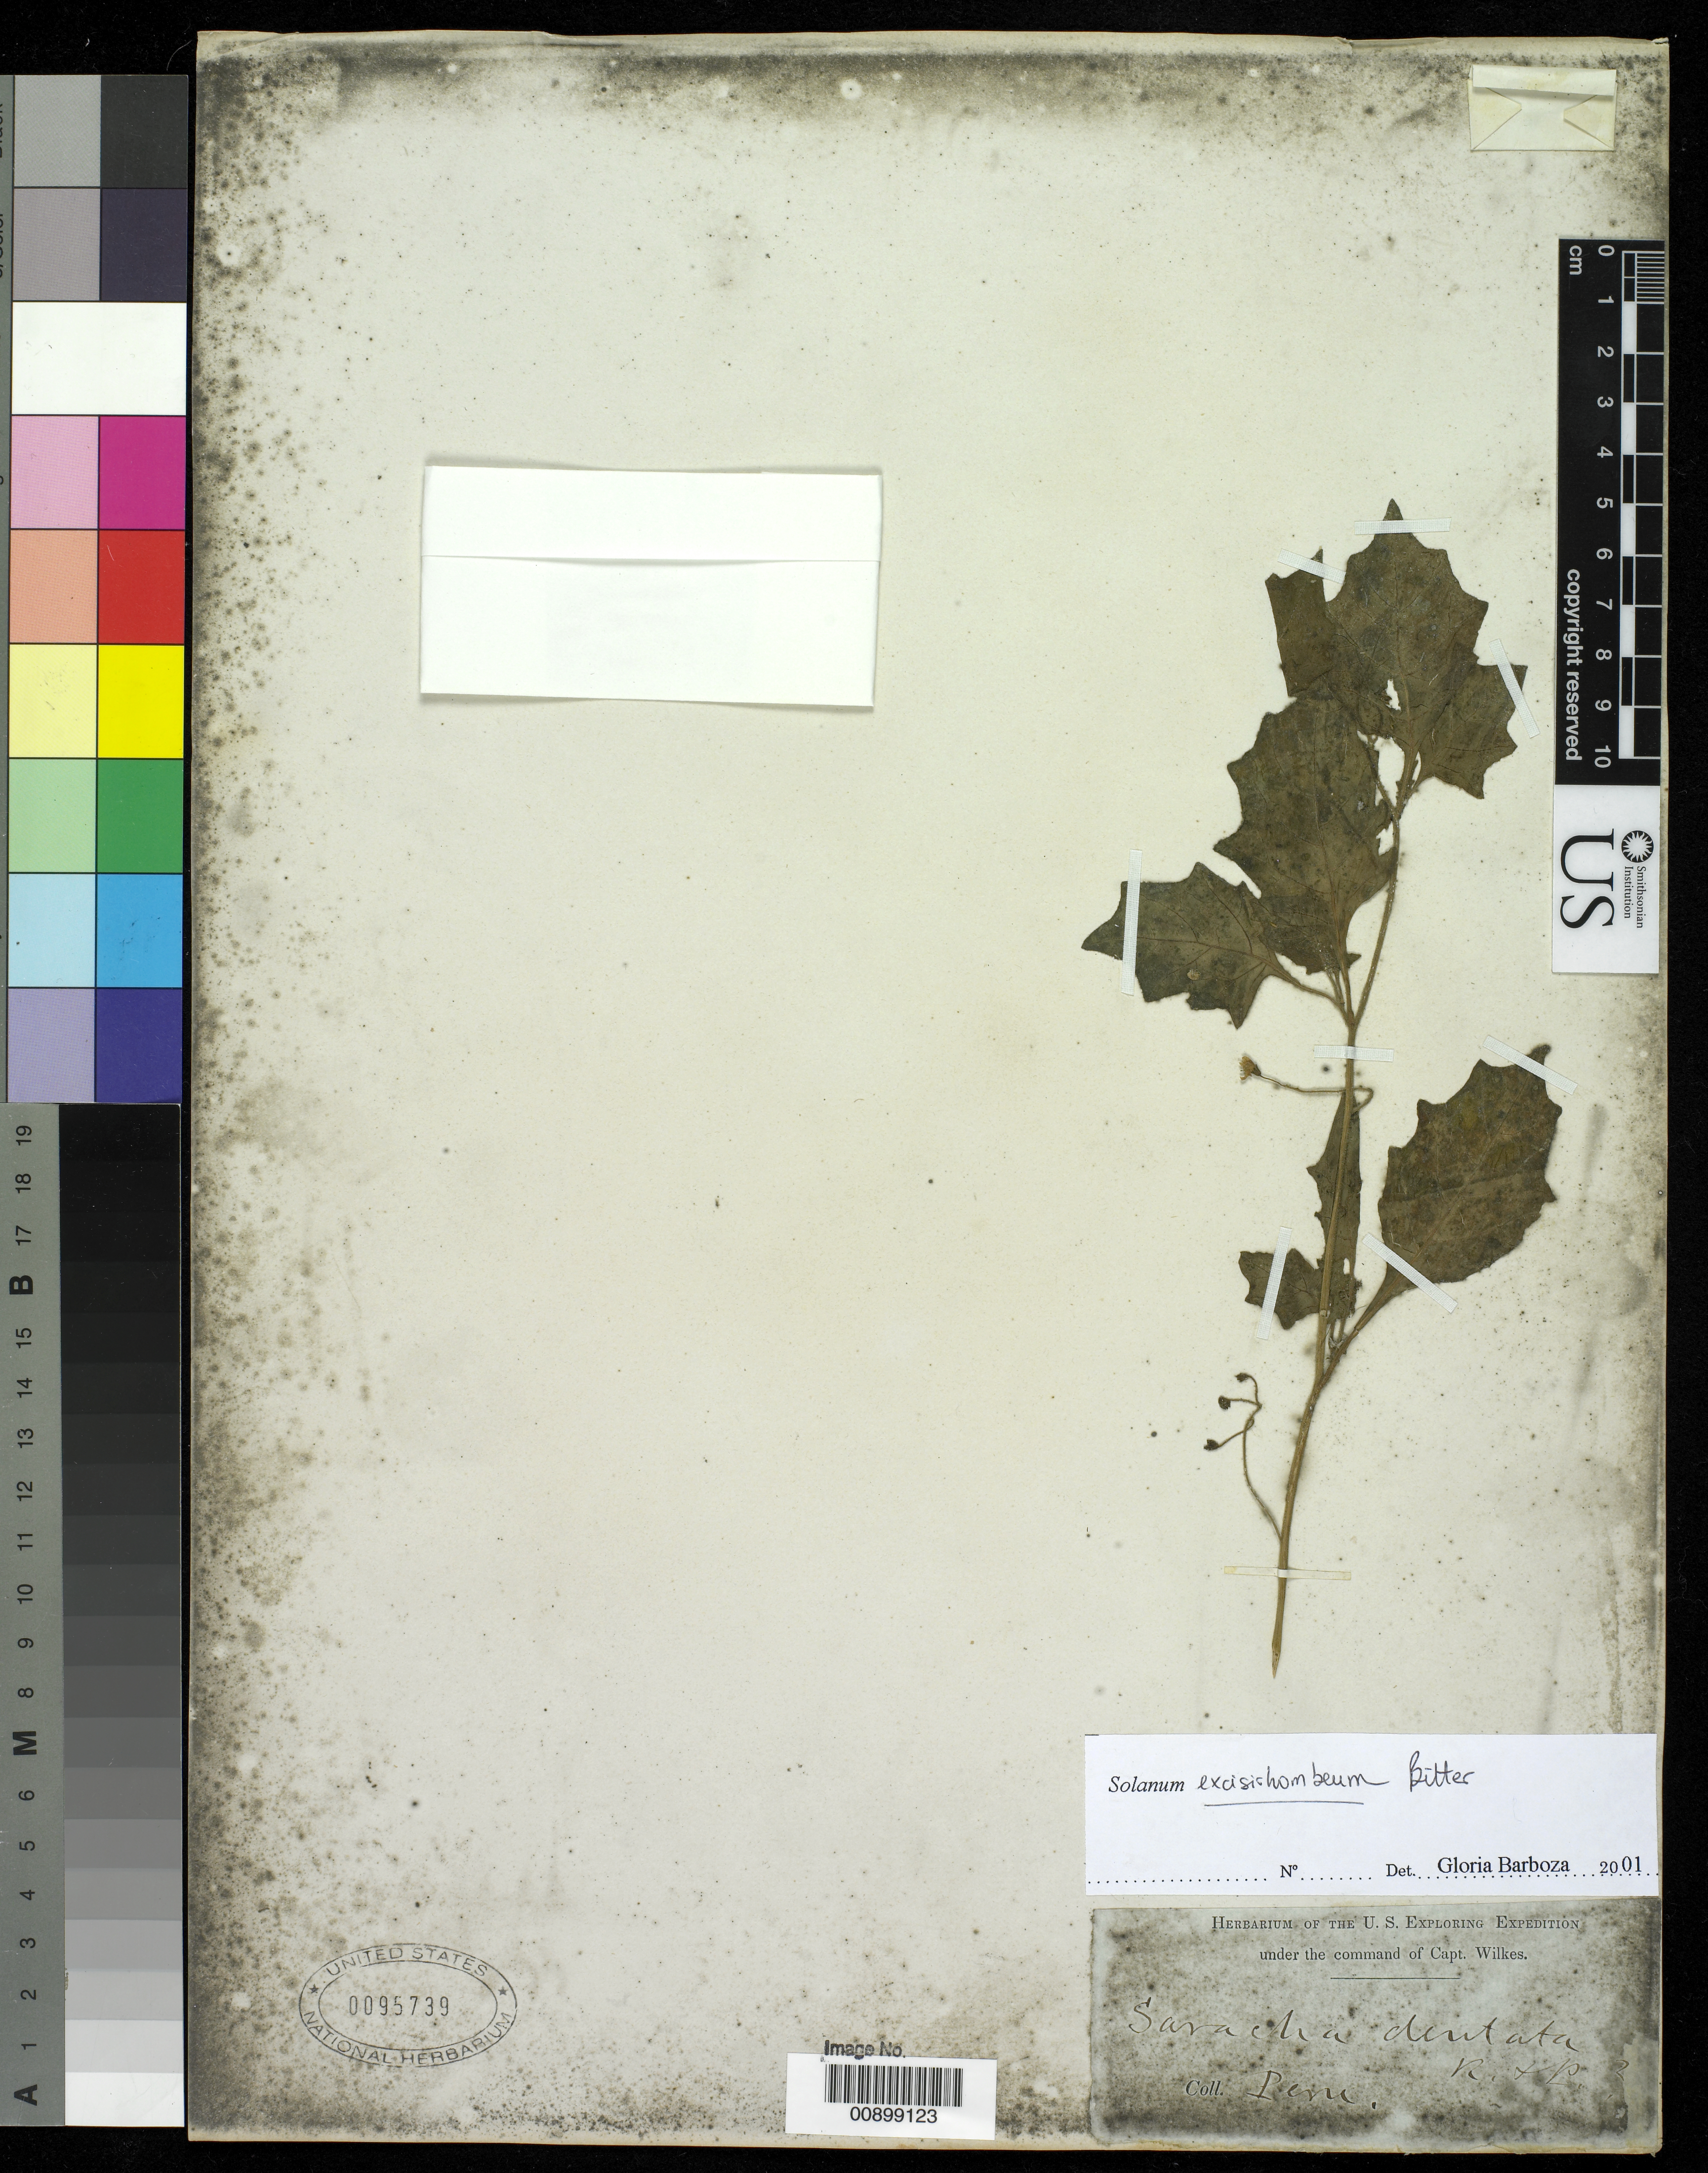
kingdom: Plantae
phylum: Tracheophyta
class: Magnoliopsida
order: Solanales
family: Solanaceae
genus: Solanum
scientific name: Solanum excisirhombeum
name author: Bitter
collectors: Wilkes Explor. Exped.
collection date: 1838/1842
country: Peru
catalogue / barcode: US 95739